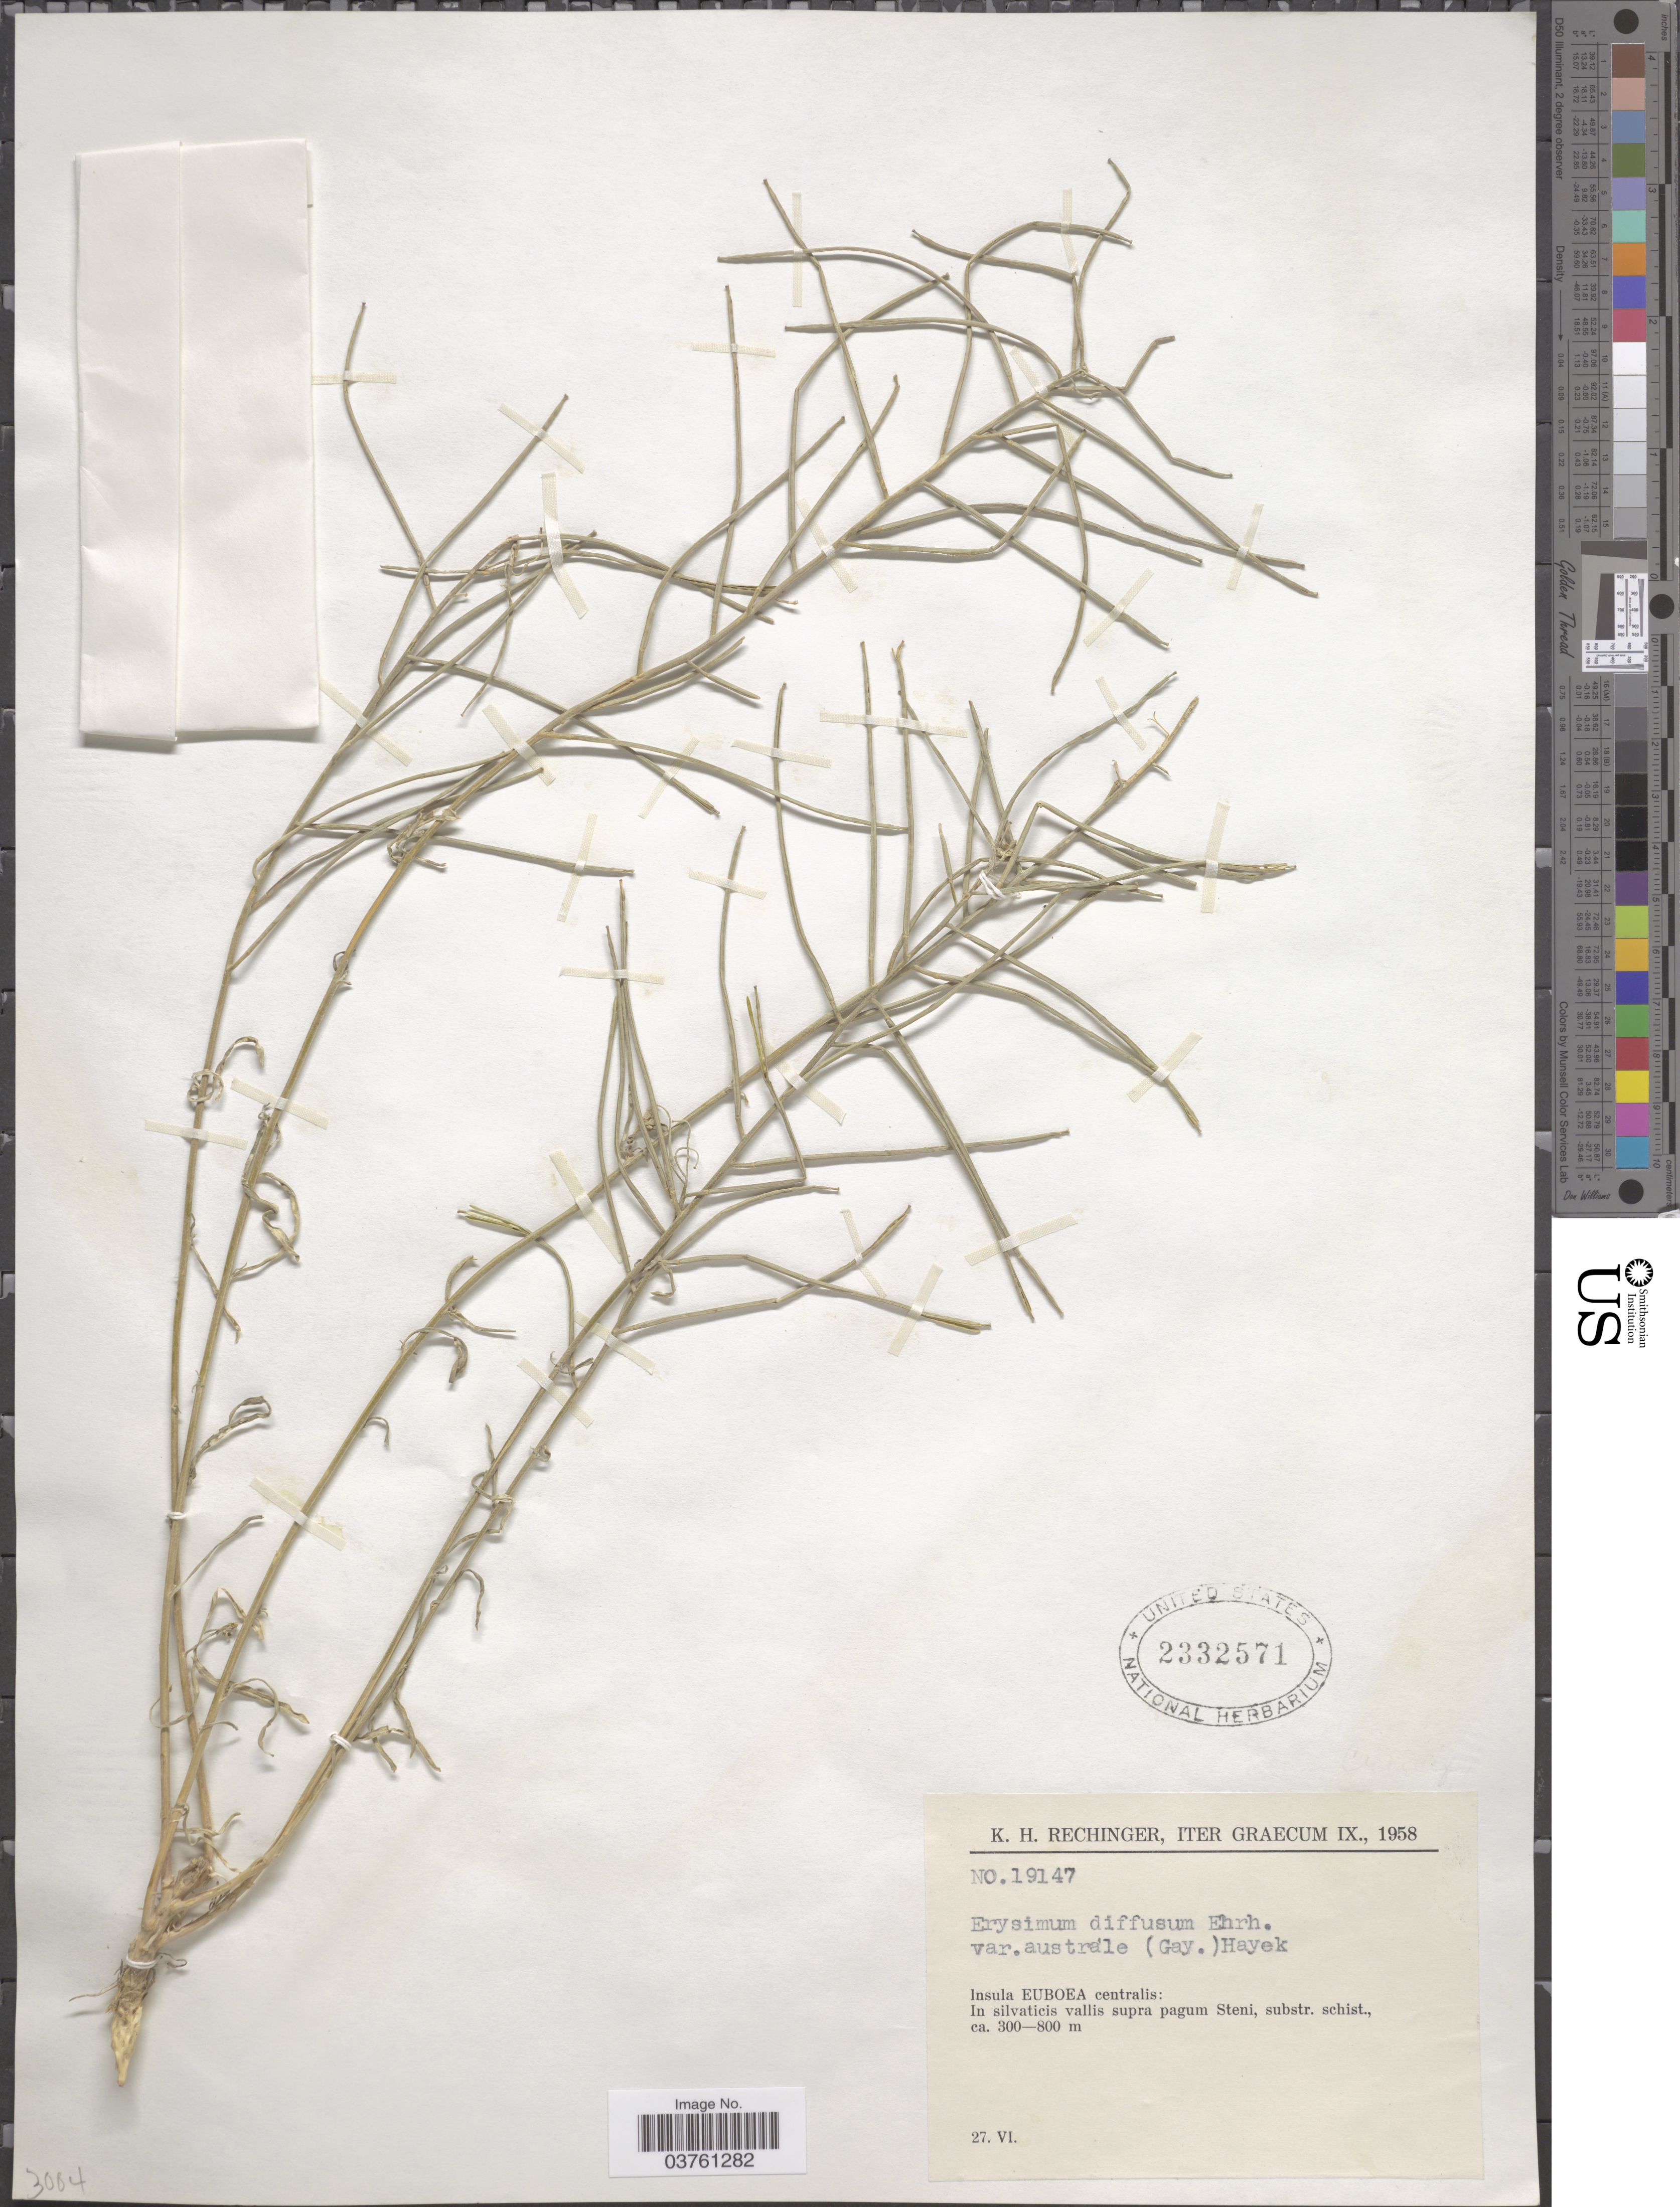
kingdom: Plantae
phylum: Tracheophyta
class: Magnoliopsida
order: Brassicales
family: Brassicaceae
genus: Erysimum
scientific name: Erysimum diffusum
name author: Ehrh.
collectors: K. H. Rechinger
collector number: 19147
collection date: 1958-06-27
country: Greece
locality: Iter Graecum. Insula Euboea centralis: In silvaticis vallis supra pagum Steni, substr. schist.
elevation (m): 300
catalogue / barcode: US 2332571